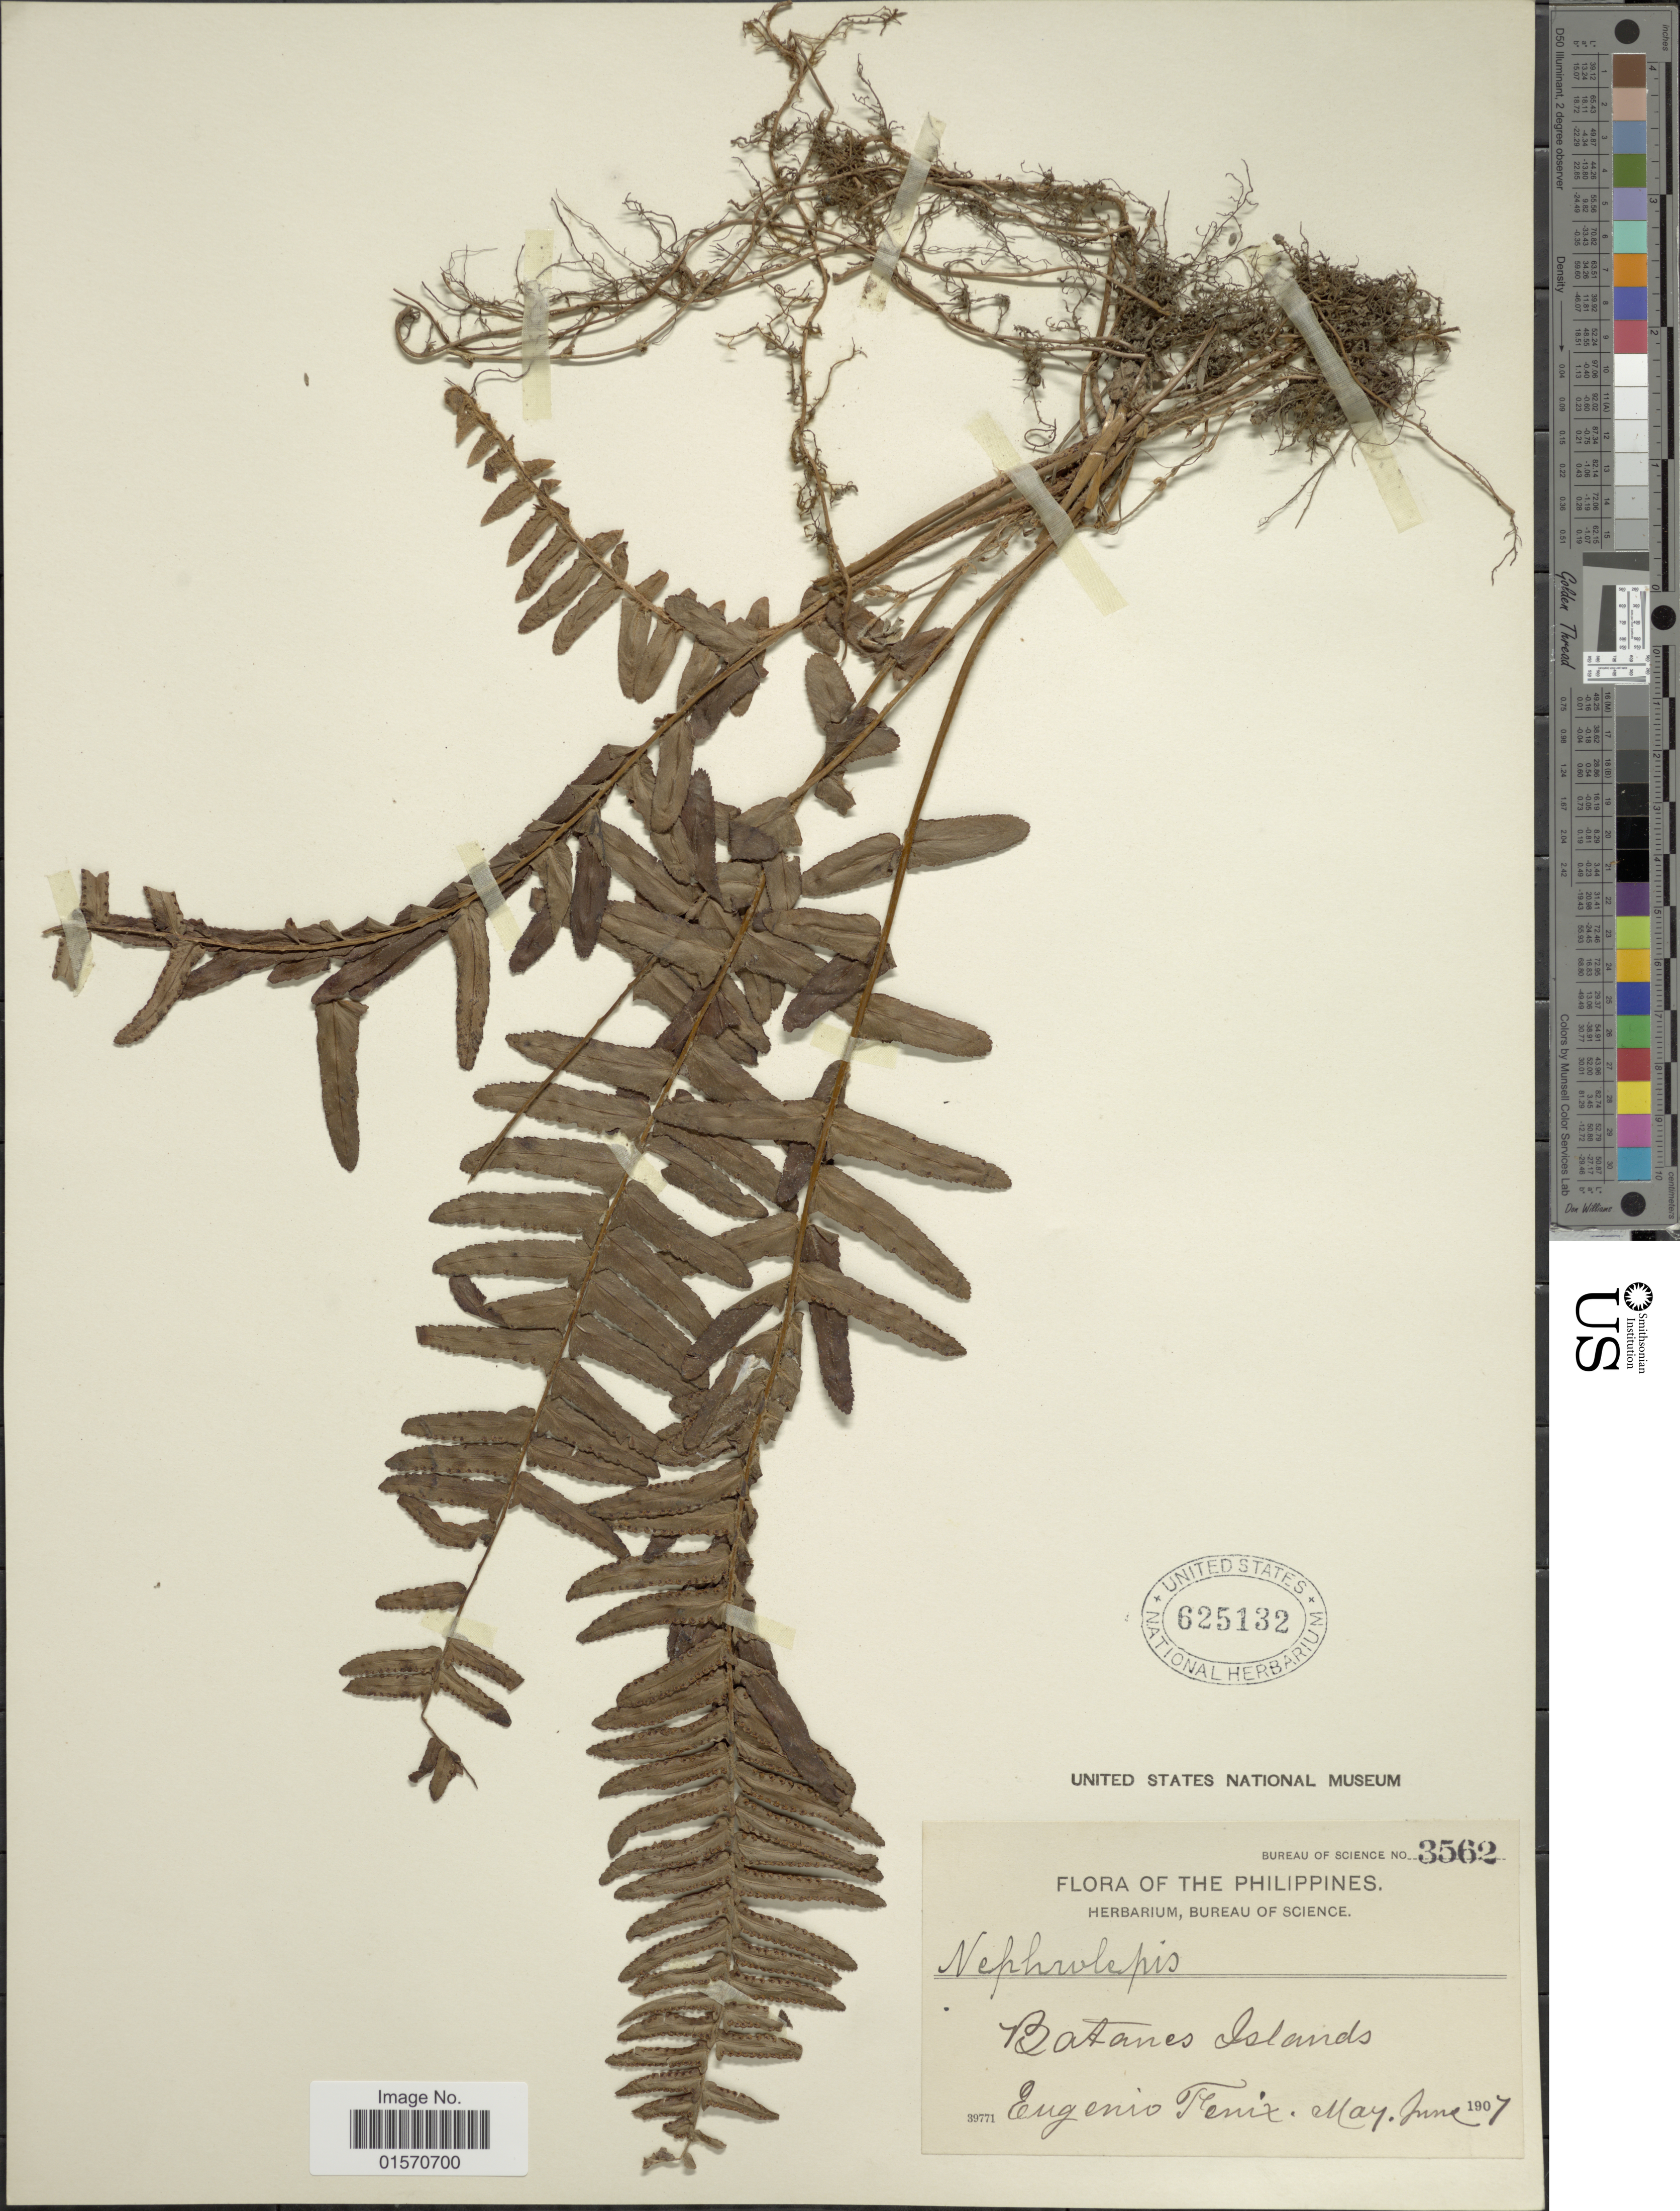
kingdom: Plantae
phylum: Tracheophyta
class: Polypodiopsida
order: Polypodiales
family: Nephrolepidaceae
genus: Nephrolepis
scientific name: Nephrolepis rufescens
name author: Wawra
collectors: E. Felix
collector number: Bureau of Science 3562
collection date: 1907-05/1907-06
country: Philippines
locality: Batanes Islands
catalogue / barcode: US 625132